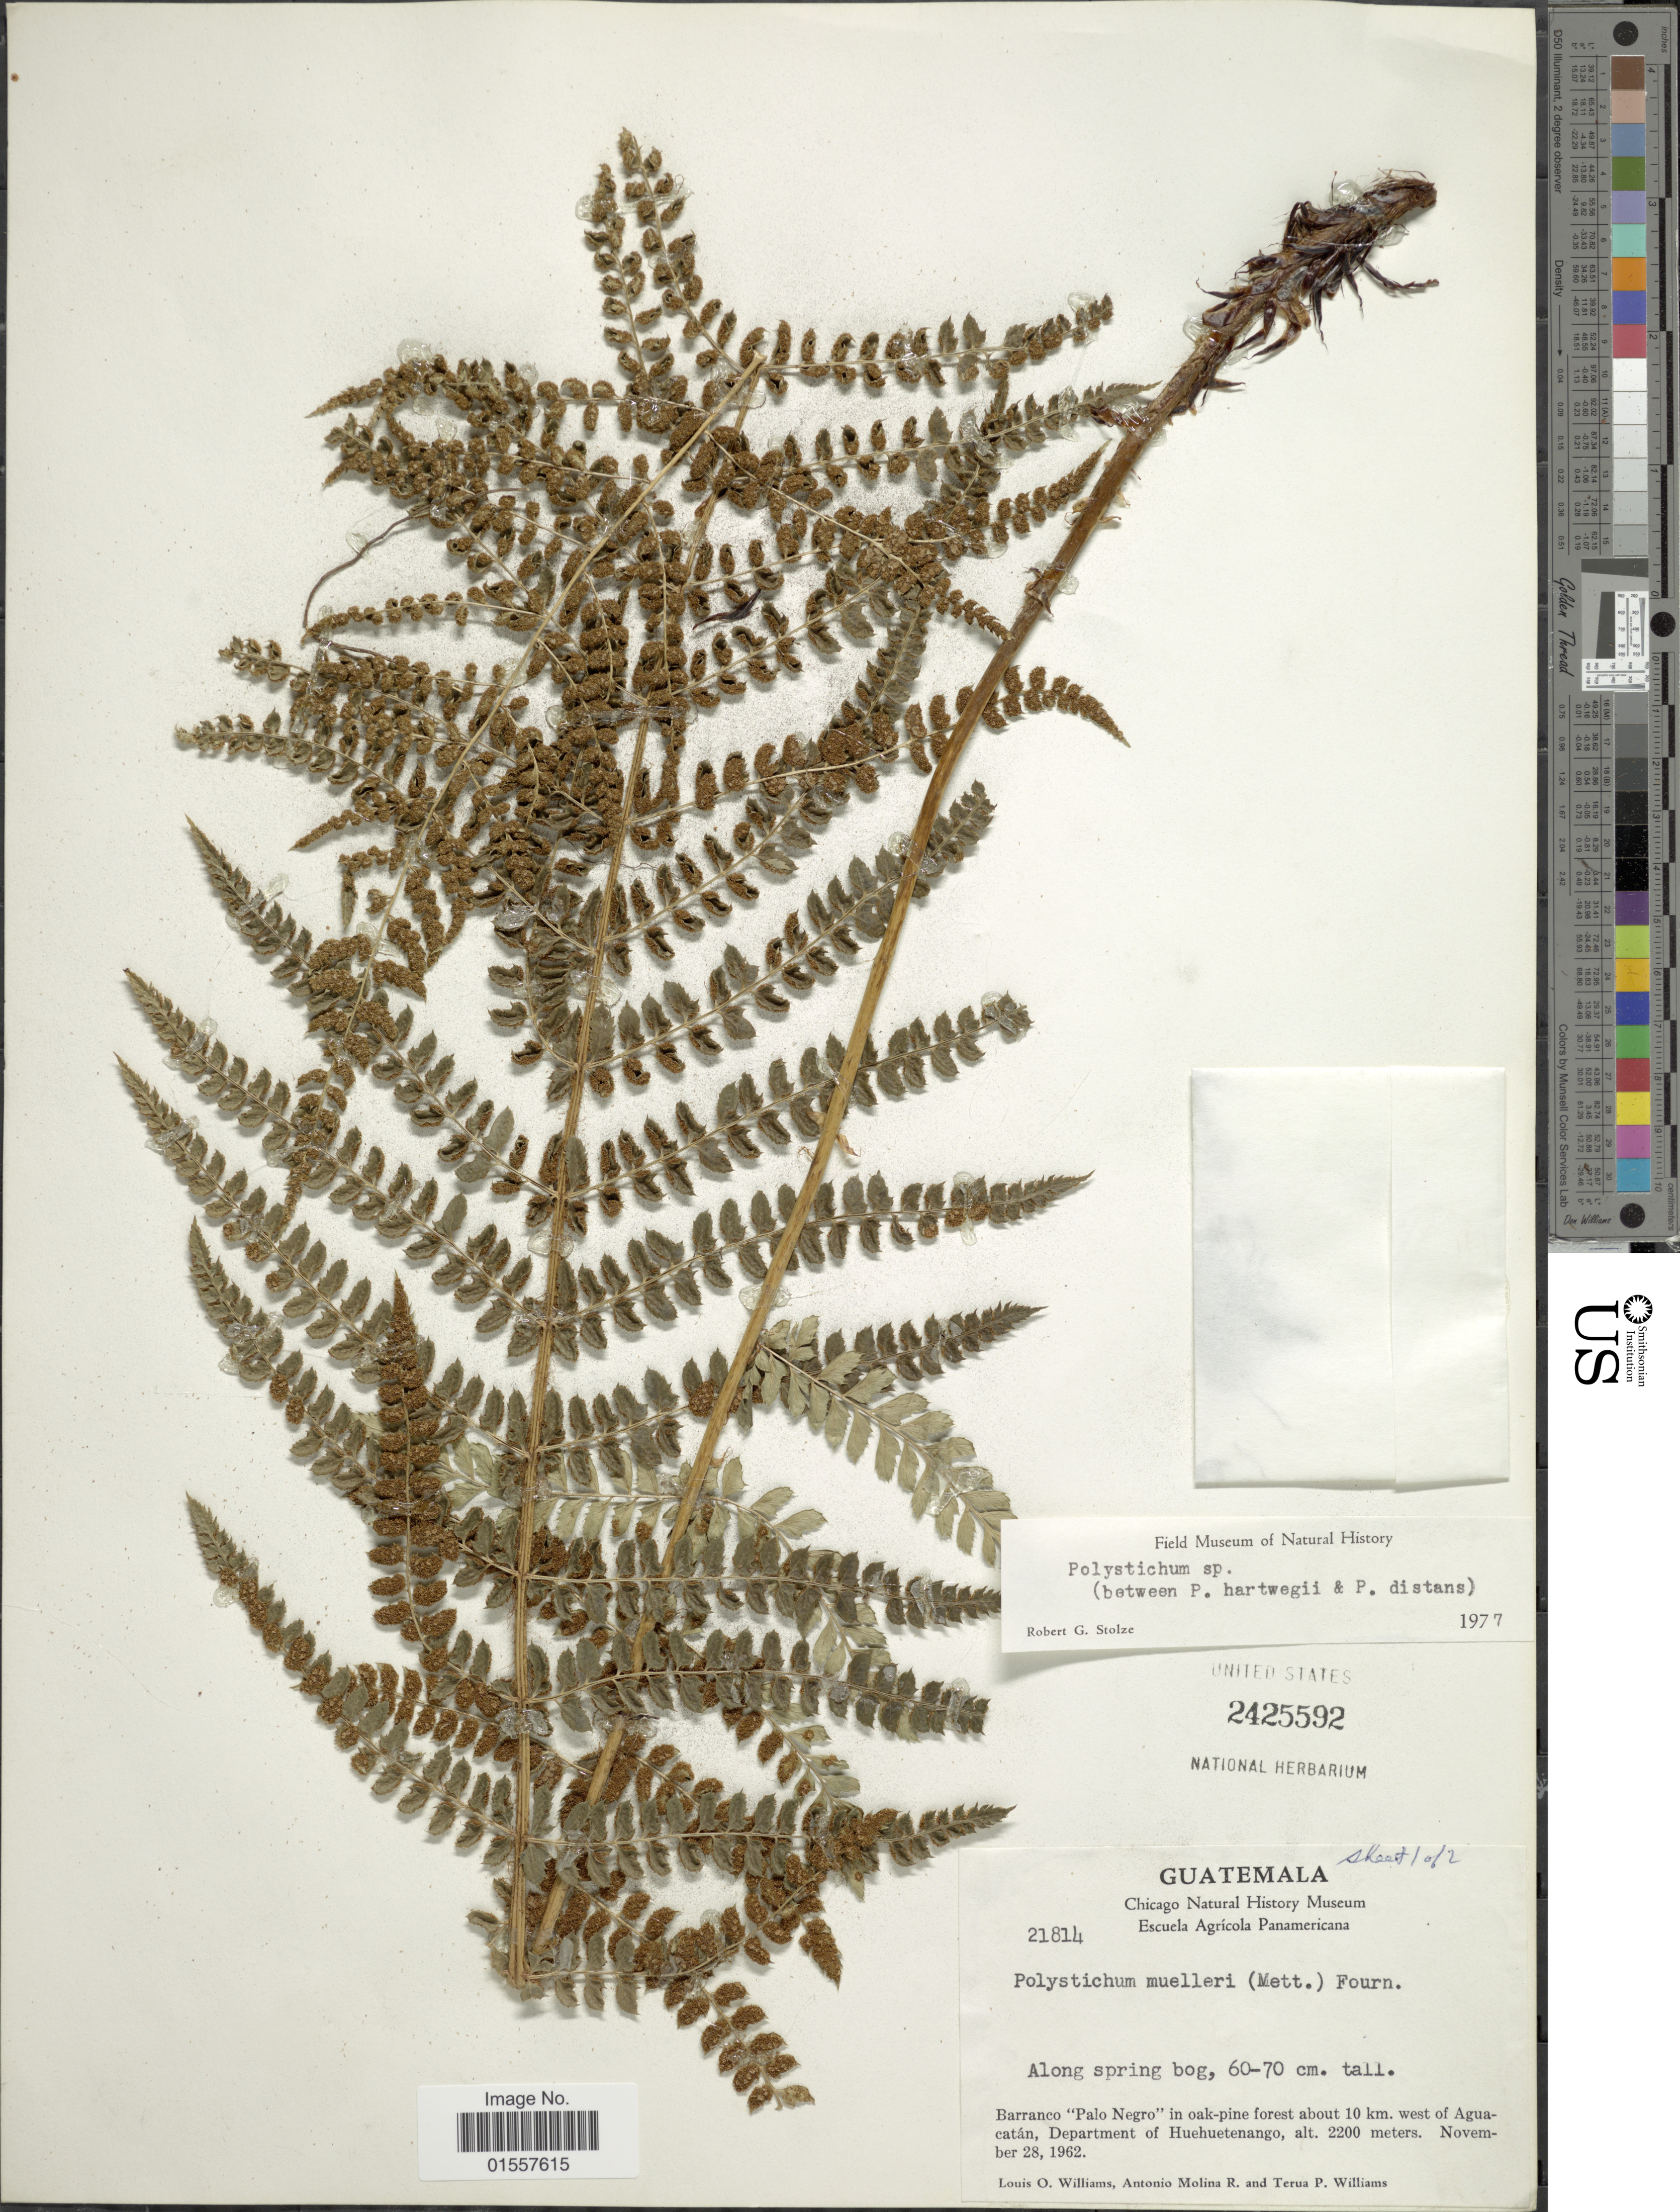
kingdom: Plantae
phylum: Tracheophyta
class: Polypodiopsida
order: Polypodiales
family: Dryopteridaceae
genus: Polystichum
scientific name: Polystichum distans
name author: E. Fourn.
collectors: L. O. Williams, A. Molina R. & T. P. Williams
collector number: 21814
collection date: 1962-11-28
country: Guatemala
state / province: Huehuetenango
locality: Barranco "Palo Negro", in oak-pine forest about 10 km. west of Aguacatan, Department of Huehuetenango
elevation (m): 2200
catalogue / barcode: US 2425592